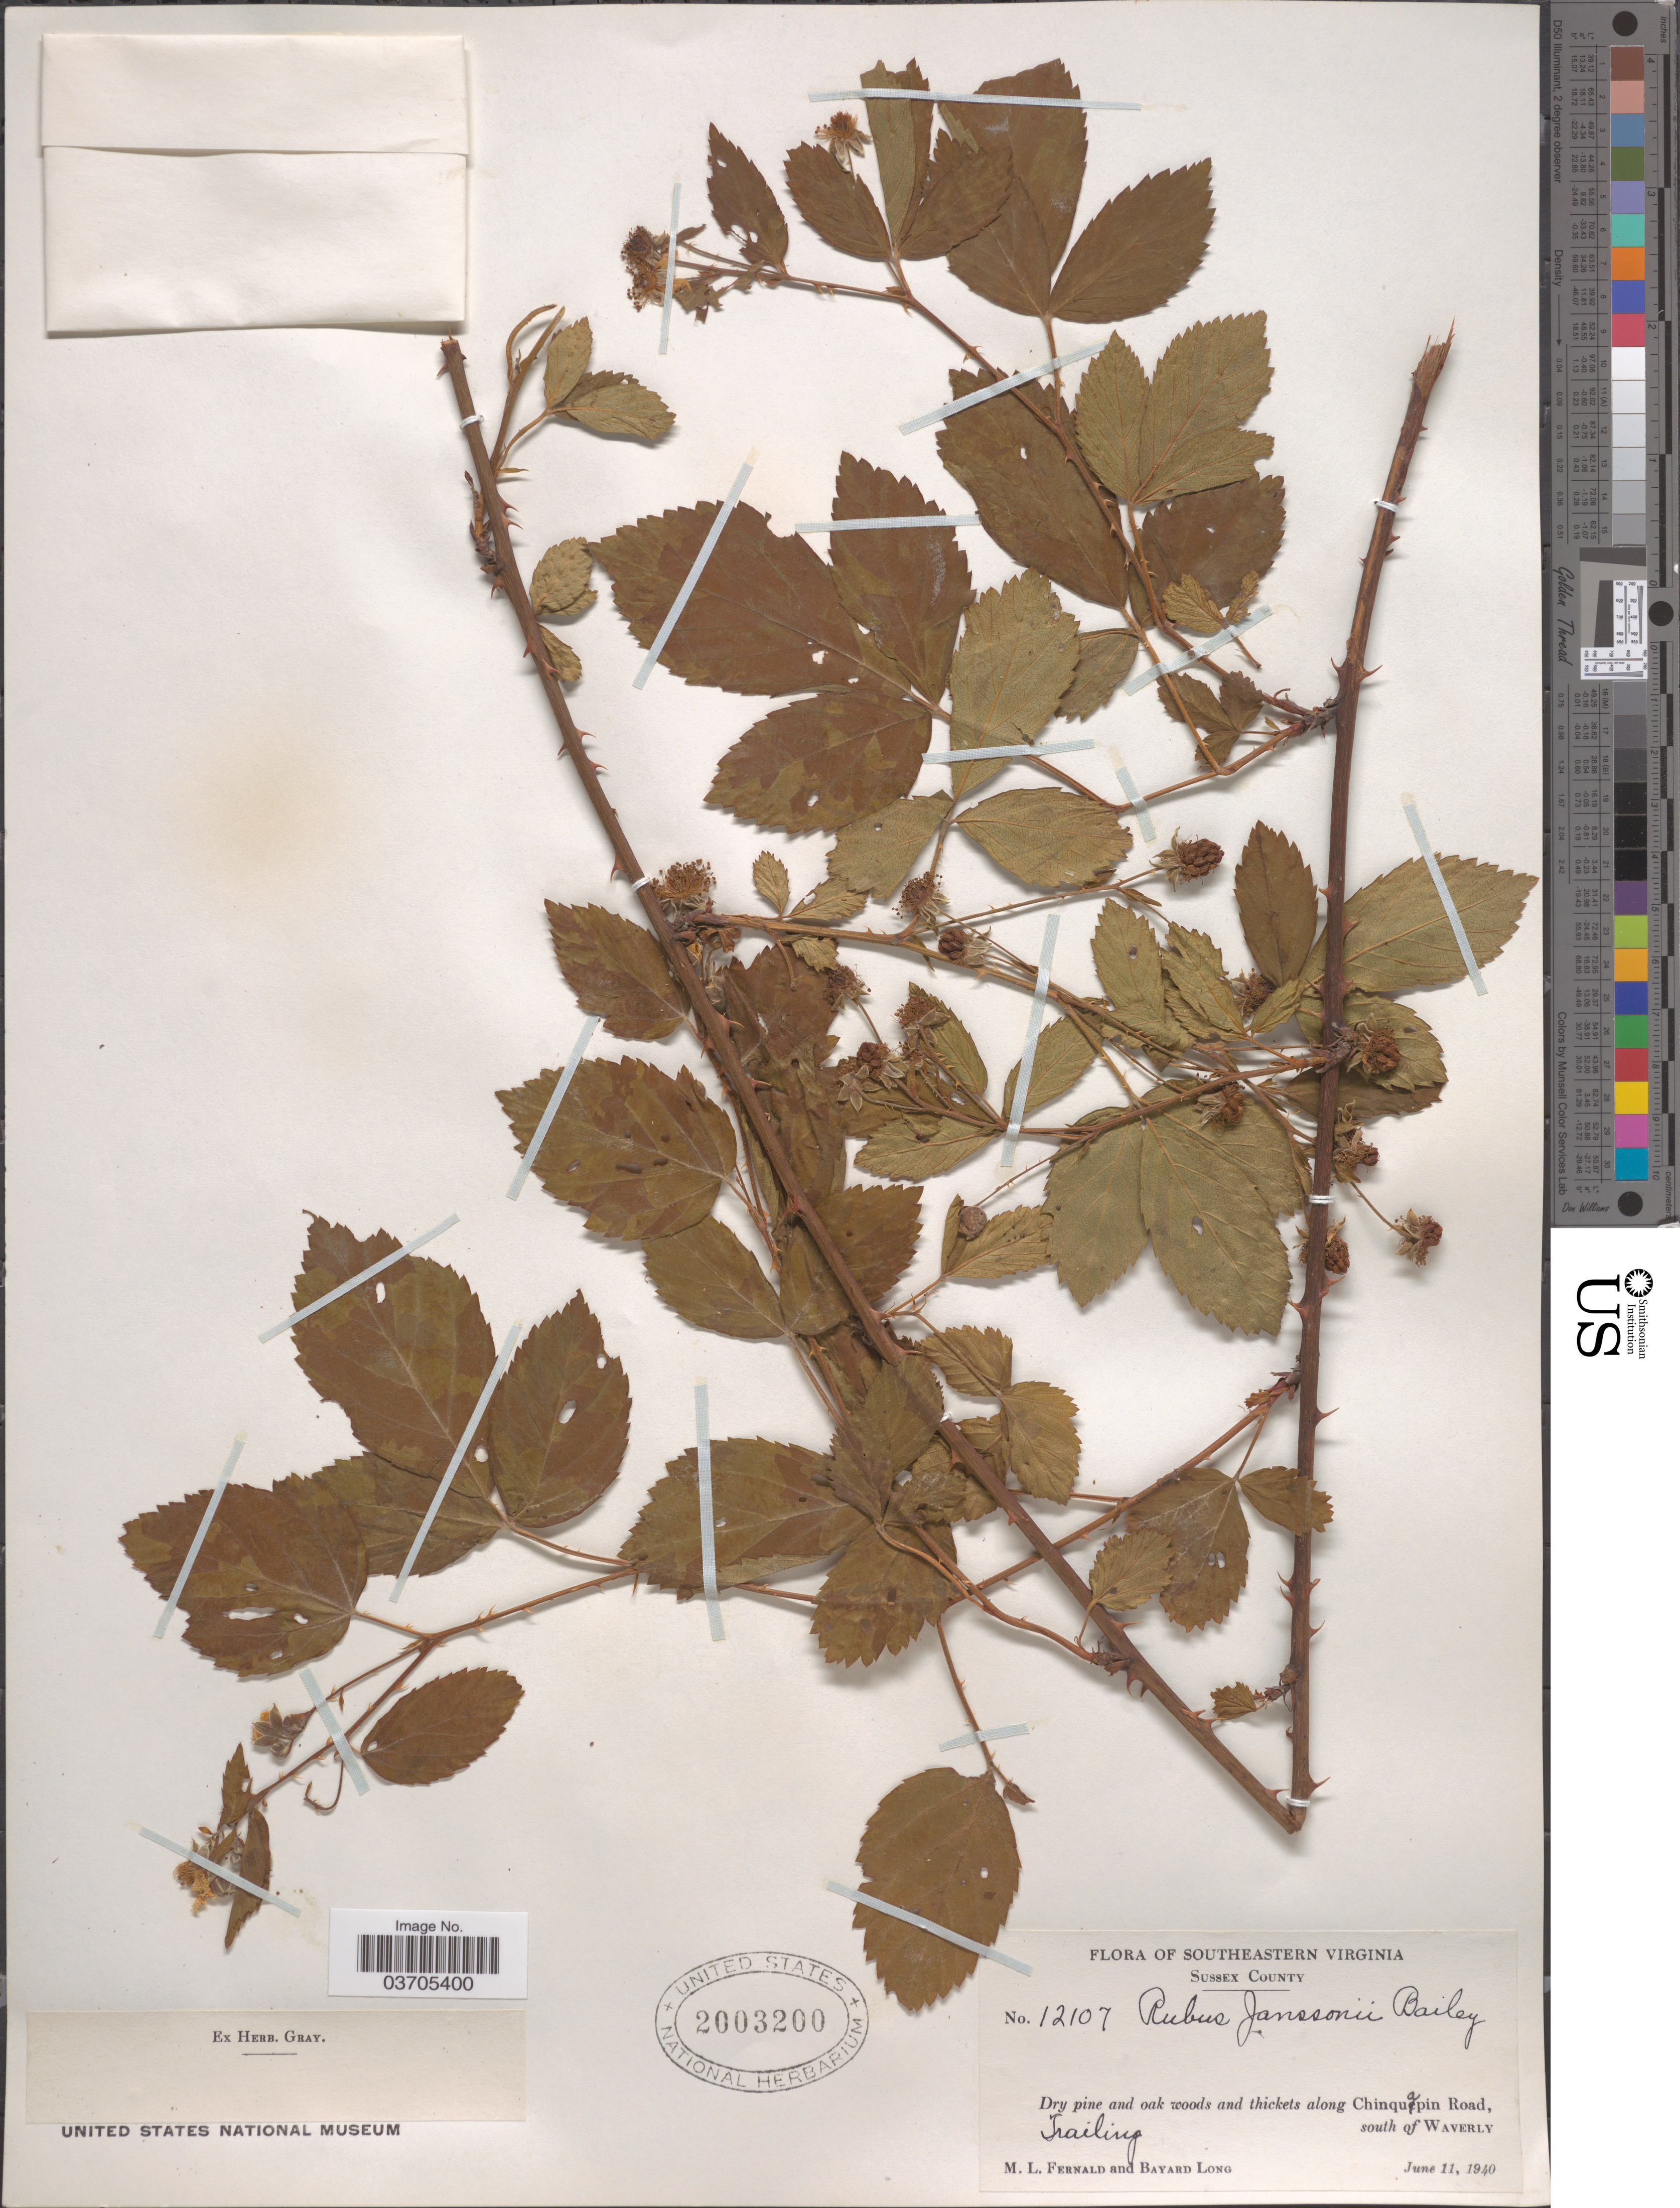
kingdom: Plantae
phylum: Tracheophyta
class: Magnoliopsida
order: Rosales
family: Rosaceae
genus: Rubus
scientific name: Rubus janssonii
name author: L.H. Bailey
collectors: M. L. Fernald & B. Long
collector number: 12107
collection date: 1940-06-11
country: United States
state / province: Virginia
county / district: Sussex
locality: Southeastern Virginia. Sussex County. Along Chinquapin Road, south of Waverly. Trailing.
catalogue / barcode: US 2003200